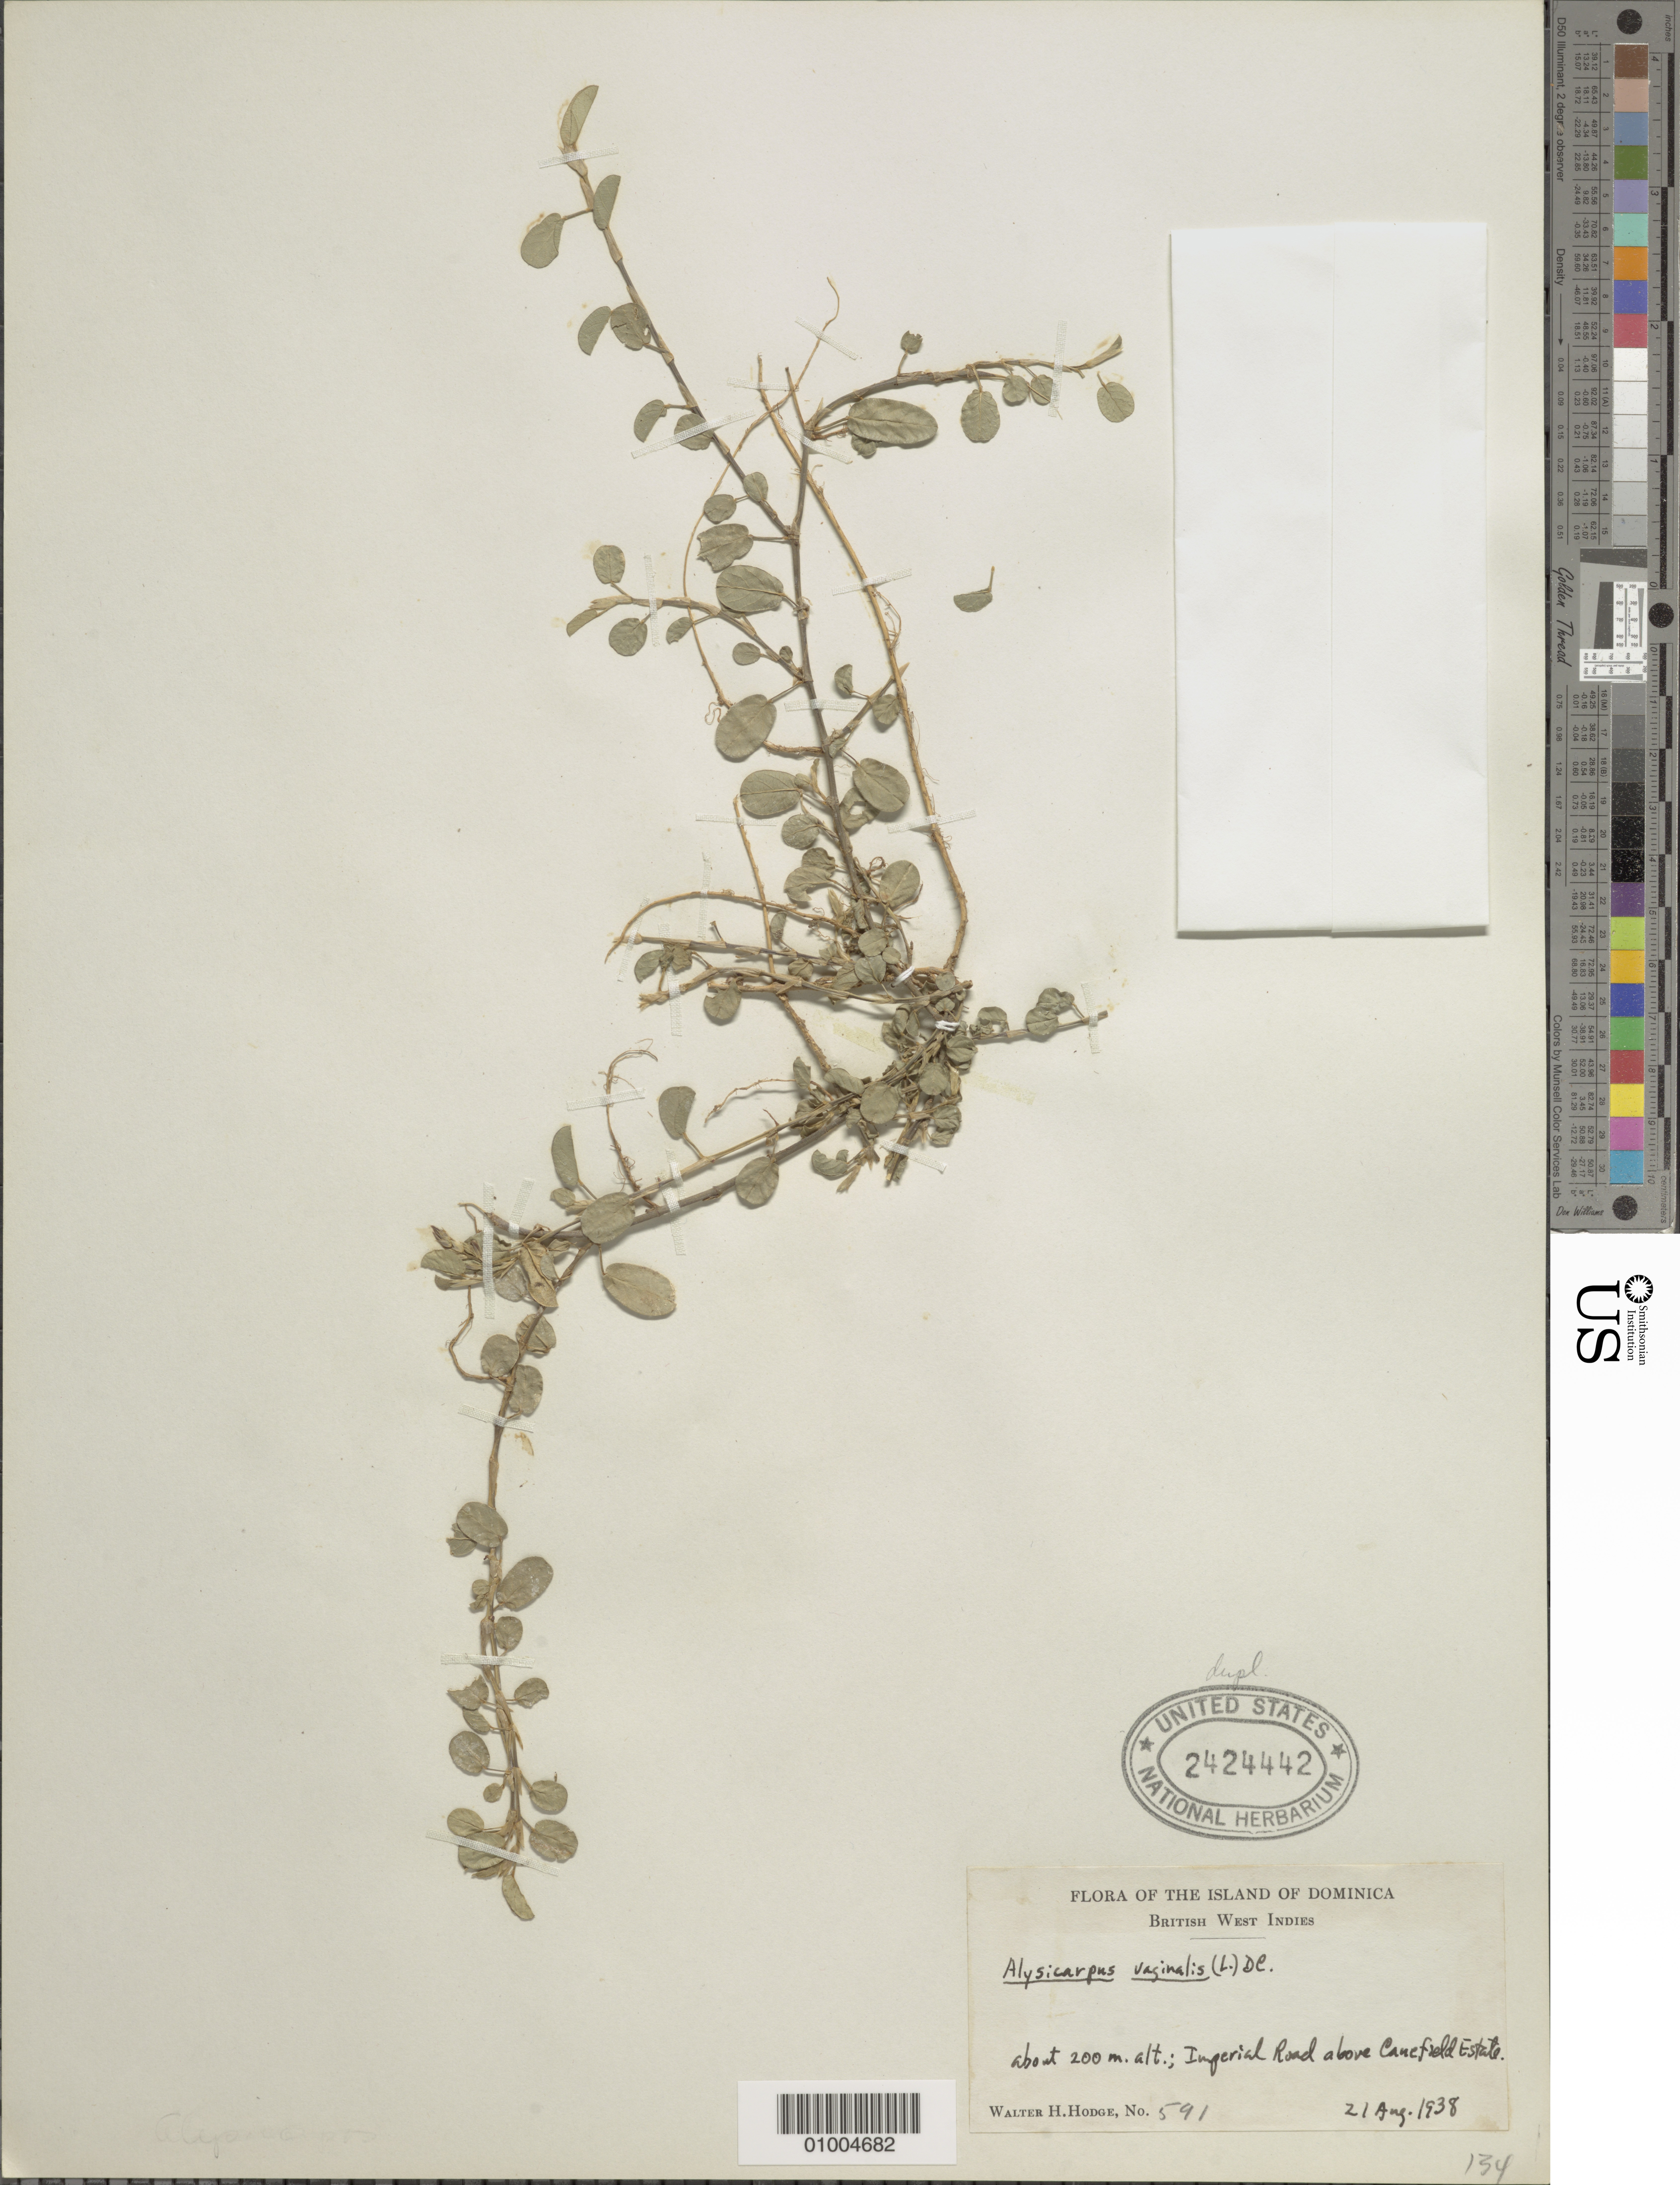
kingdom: Plantae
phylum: Tracheophyta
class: Magnoliopsida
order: Fabales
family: Fabaceae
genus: Alysicarpus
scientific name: Alysicarpus vaginalis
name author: (L.) DC.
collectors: B. Hodge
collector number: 591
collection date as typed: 21 Aug 1938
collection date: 1938-08-21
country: Dominica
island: Dominica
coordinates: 0 N, 0 E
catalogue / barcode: US 2424442